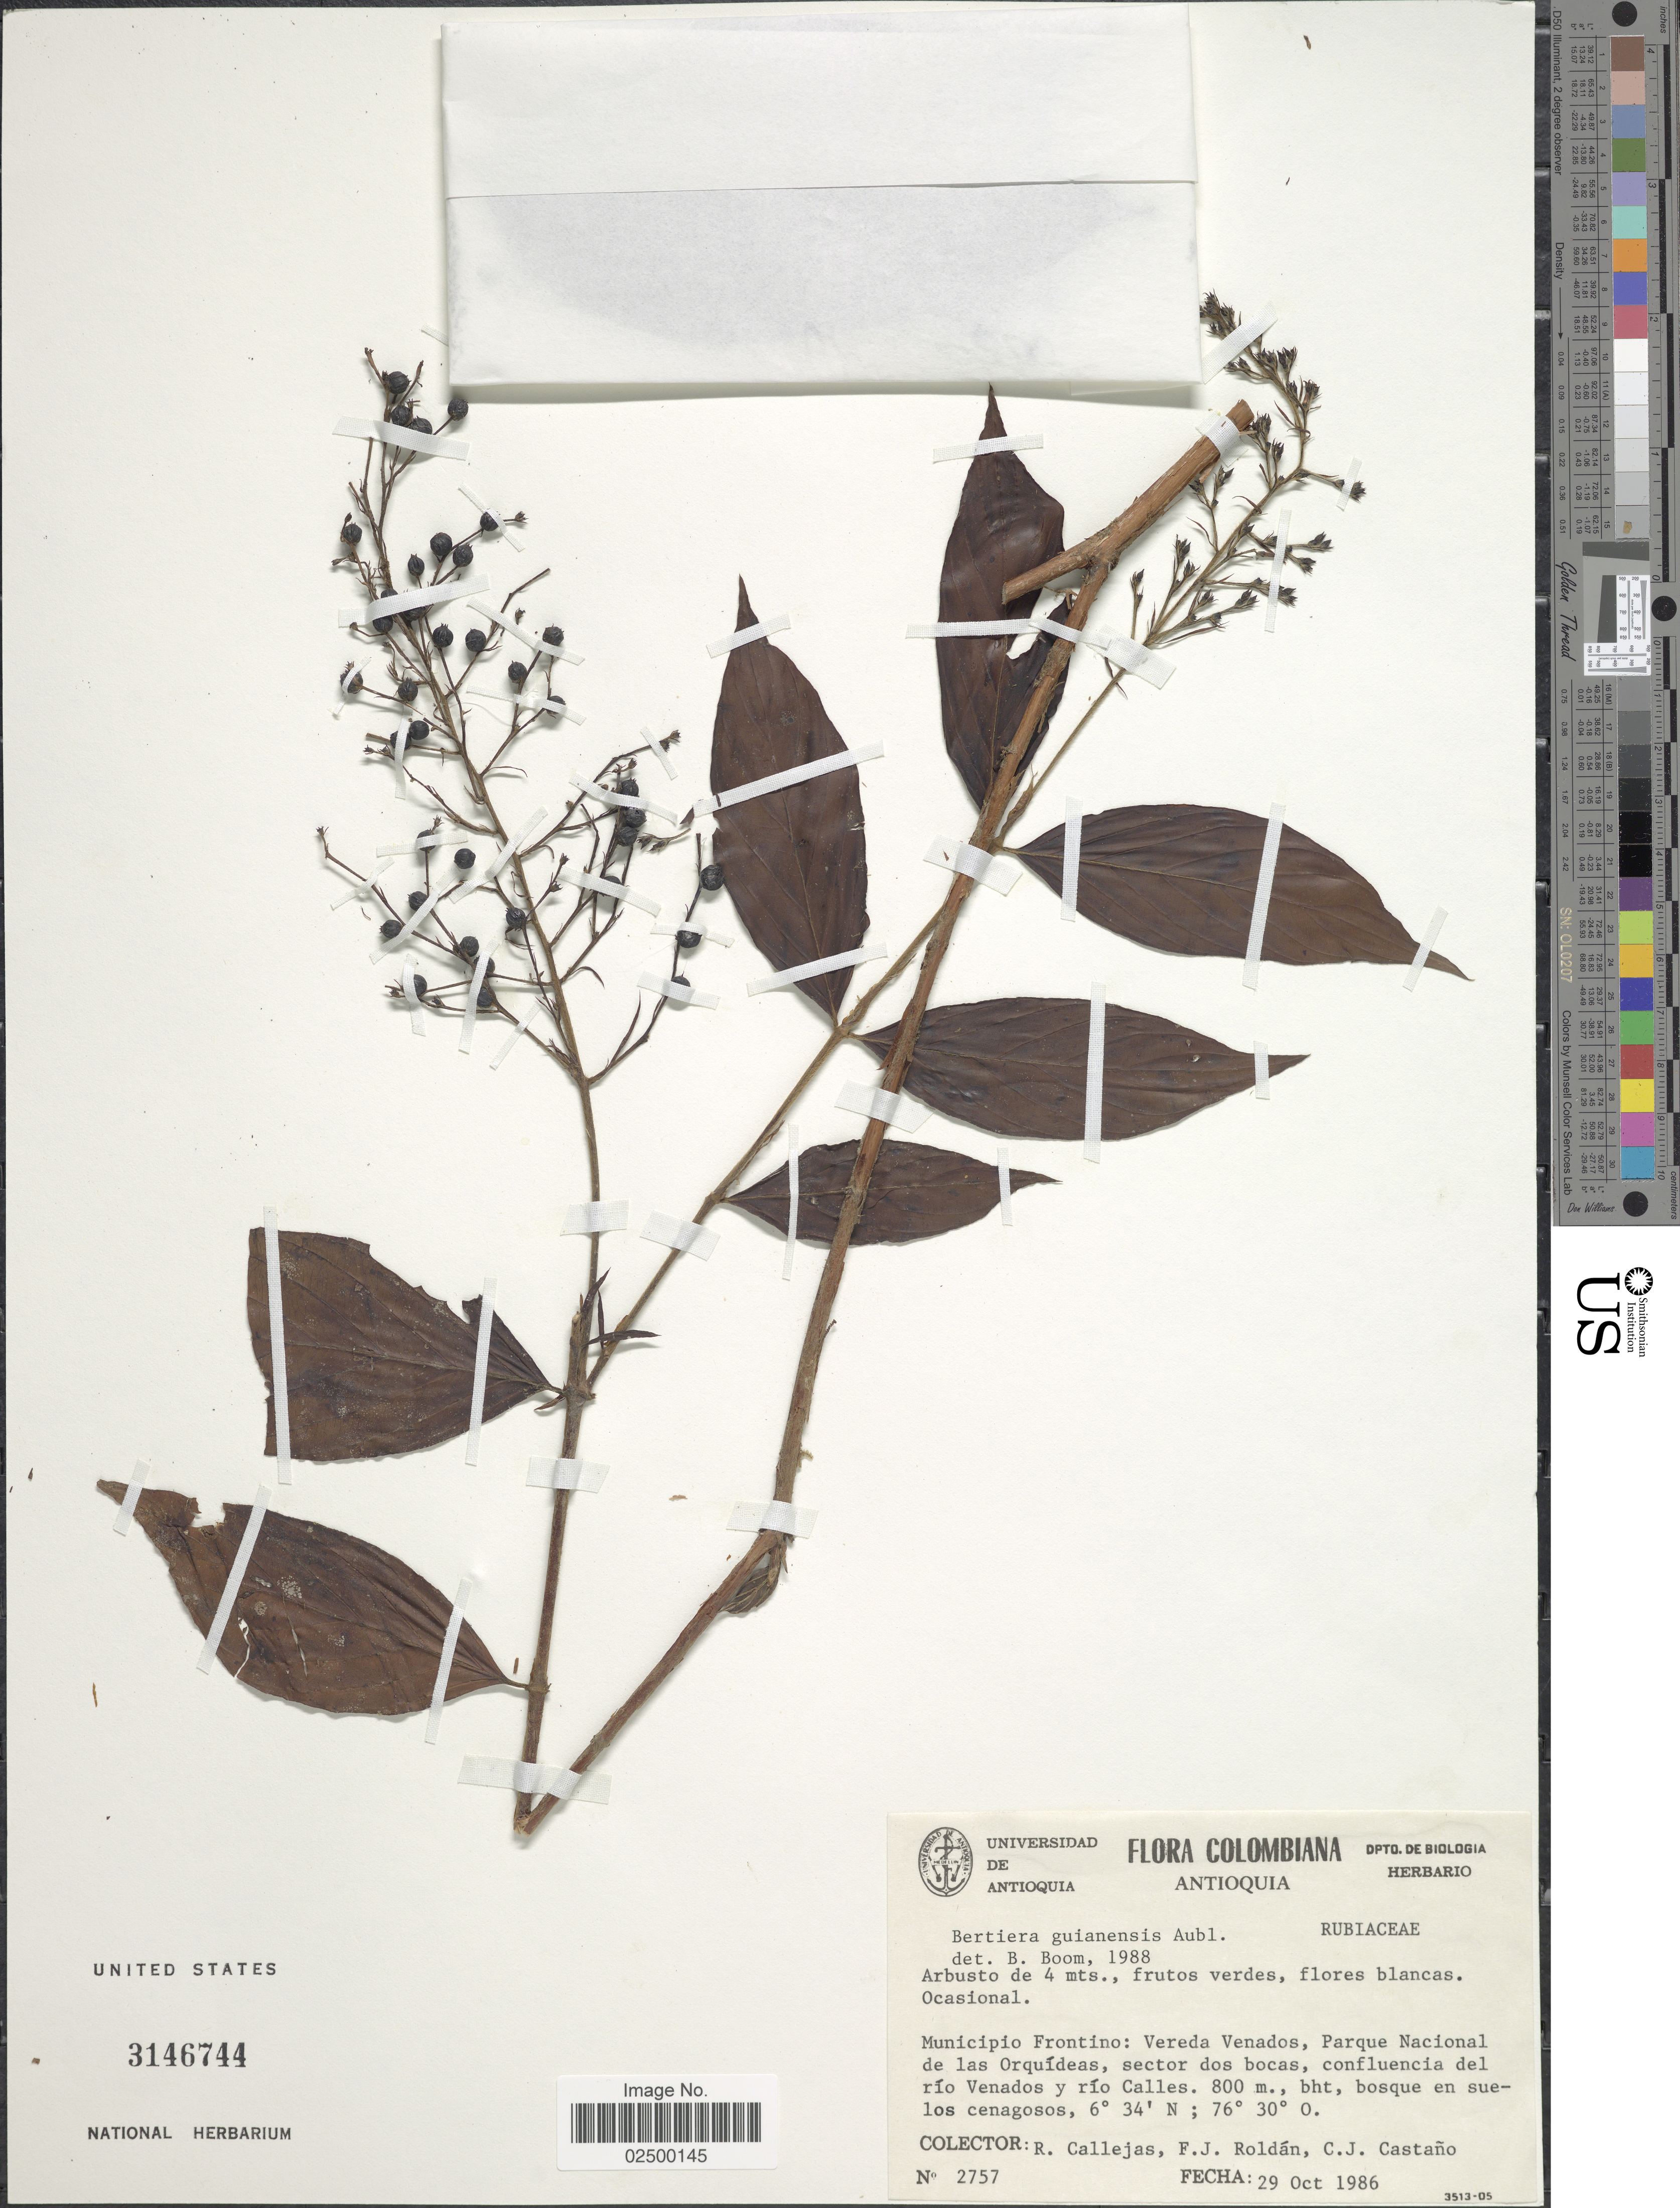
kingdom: Plantae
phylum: Tracheophyta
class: Magnoliopsida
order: Gentianales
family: Rubiaceae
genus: Bertiera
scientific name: Bertiera guianensis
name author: Aubl.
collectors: R. Callejas, F. J. Roldán & C. Castaño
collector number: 2757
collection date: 1986-10-29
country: Colombia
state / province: Antioquia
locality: Municipio Forntino: Vereda Venados, Parque Nacional de las Orquideas, sector dos bocas, confluencia del rio Venados y rio Calles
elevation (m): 800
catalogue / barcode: US 3146744